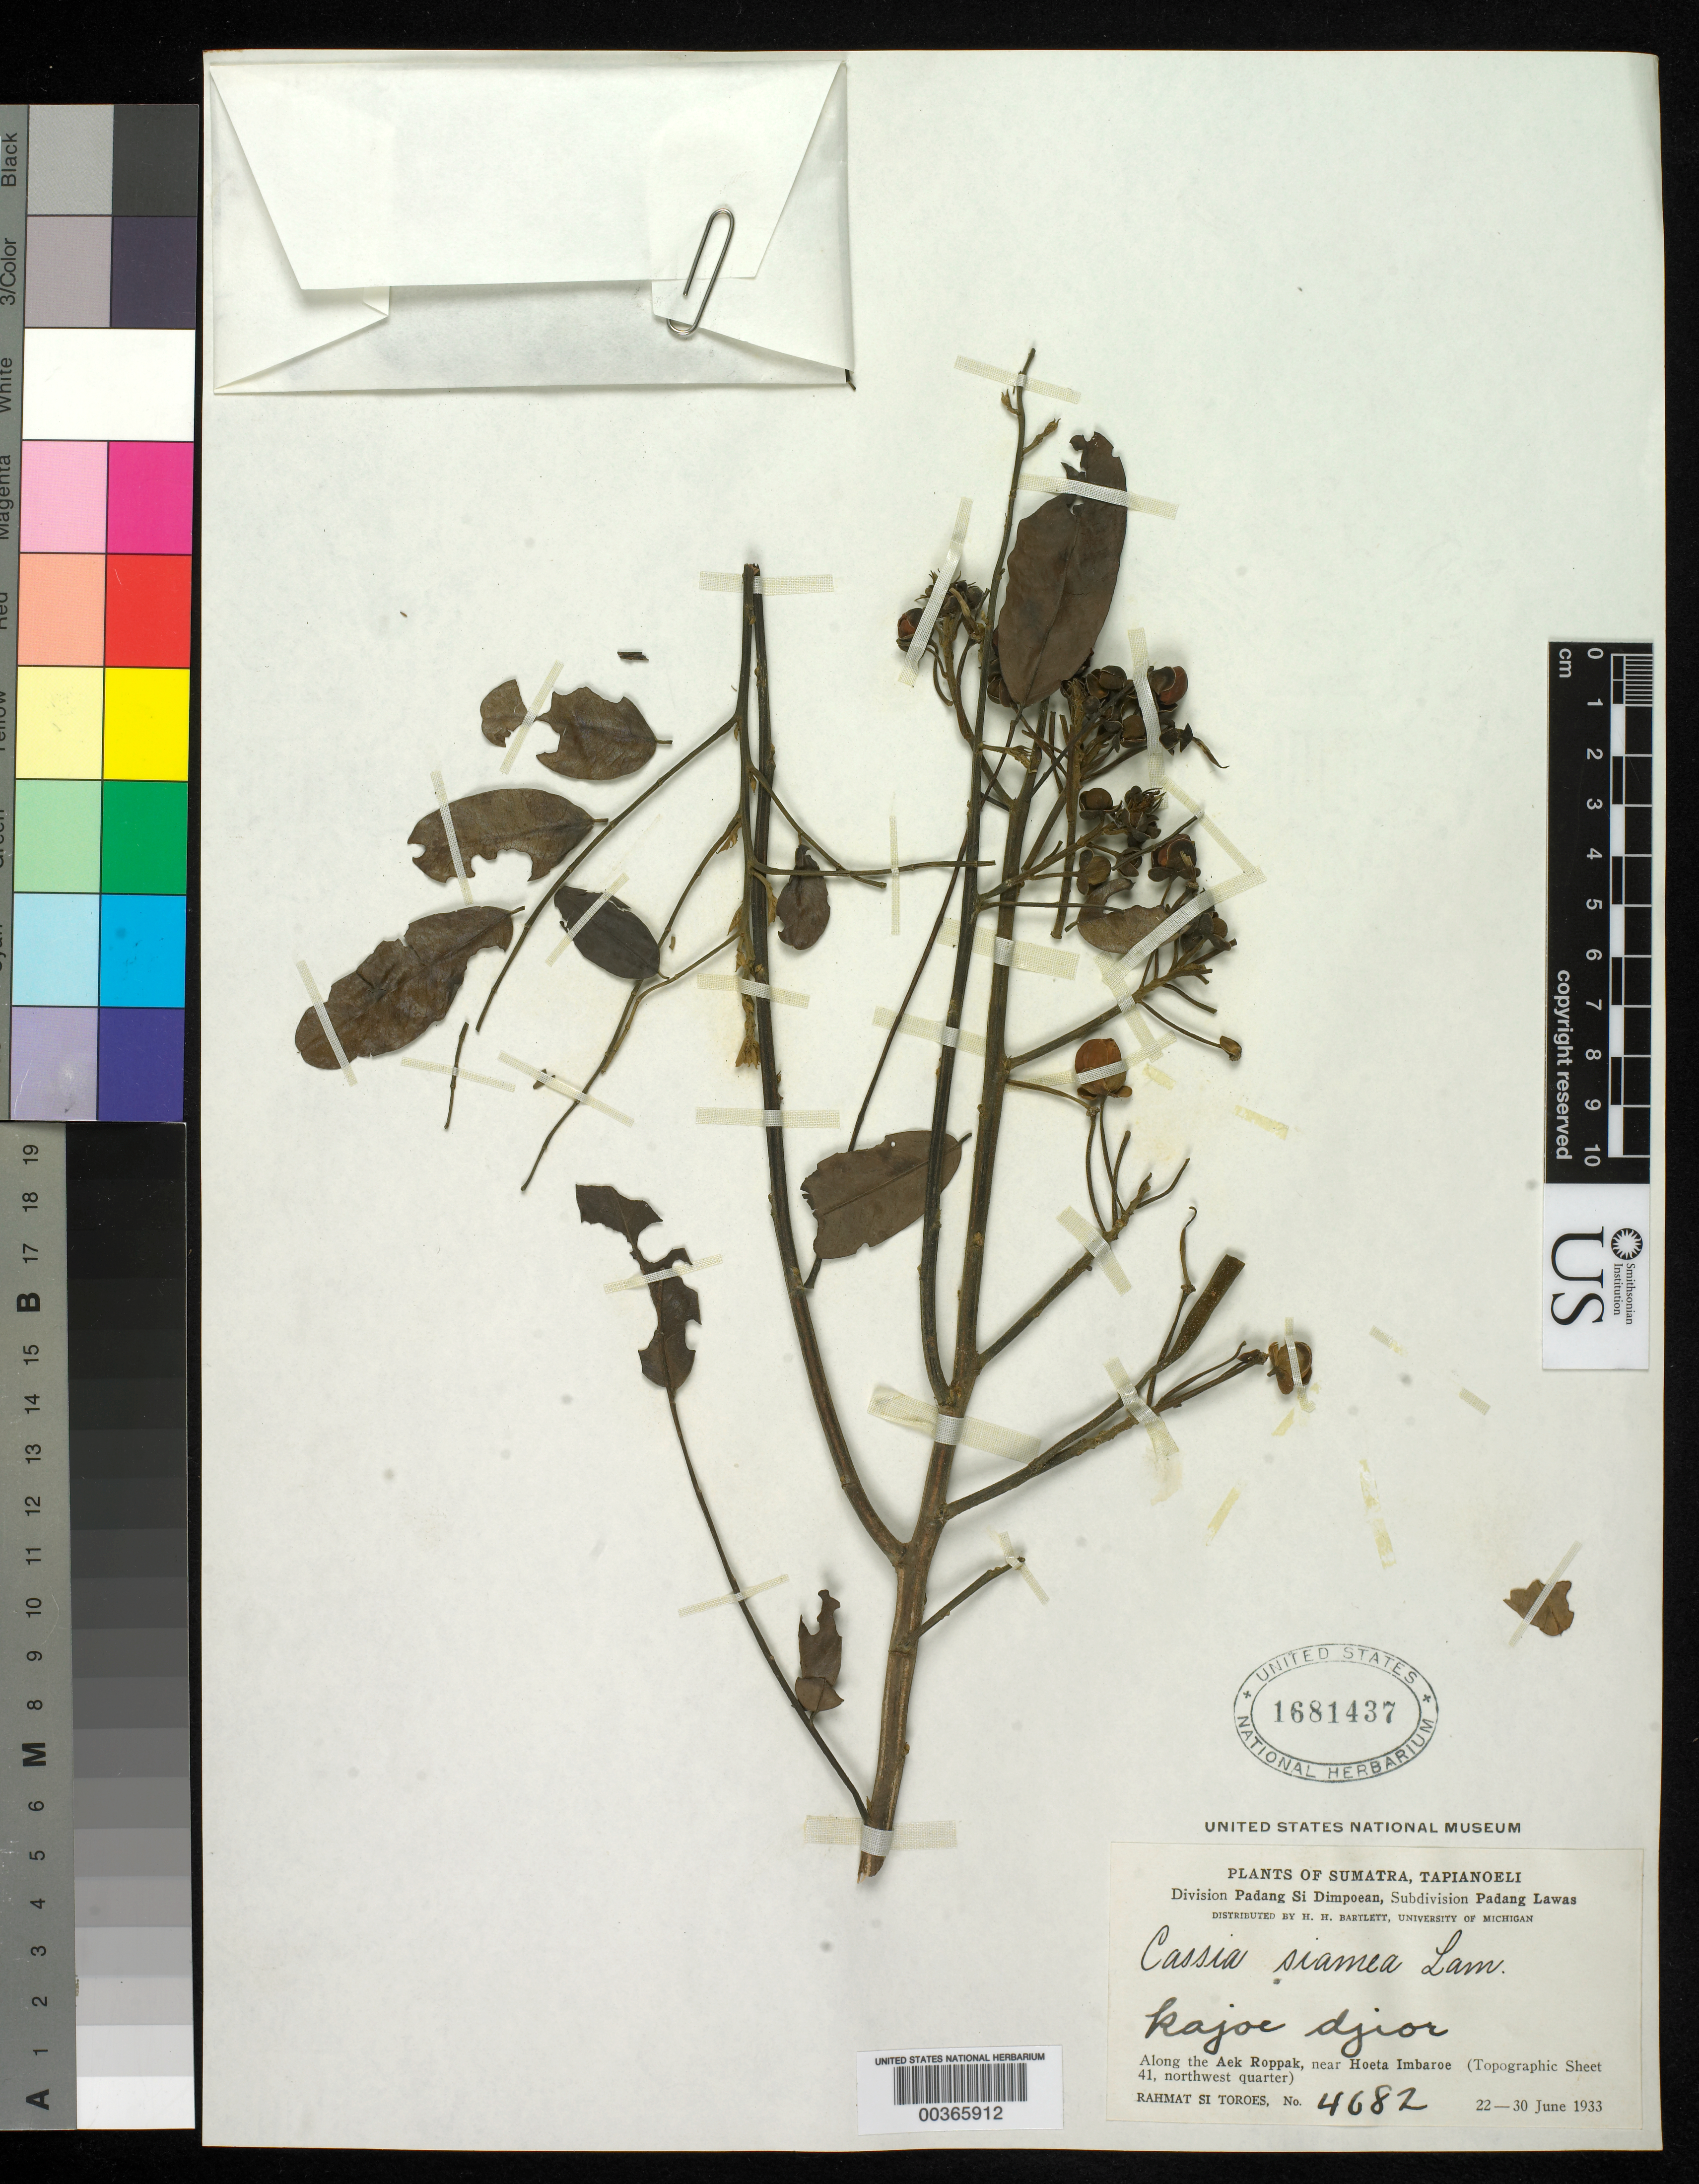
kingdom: Plantae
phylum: Tracheophyta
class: Magnoliopsida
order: Fabales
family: Fabaceae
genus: Senna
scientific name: Senna siamea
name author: (Lam.) H.S. Irwin & Barneby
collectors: Rahmat Si Boeea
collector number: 4682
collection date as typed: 22 Jun 1933 to 30 Jun 1933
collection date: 1933-06-22/1933-06-30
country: Indonesia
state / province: Sumatra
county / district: Sumatera Utara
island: Sumatra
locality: Along the Aek Roppak, near Hoeta Imbaroe, Padang Si Dimpoean. Padang Lawas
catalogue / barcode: US 1681437